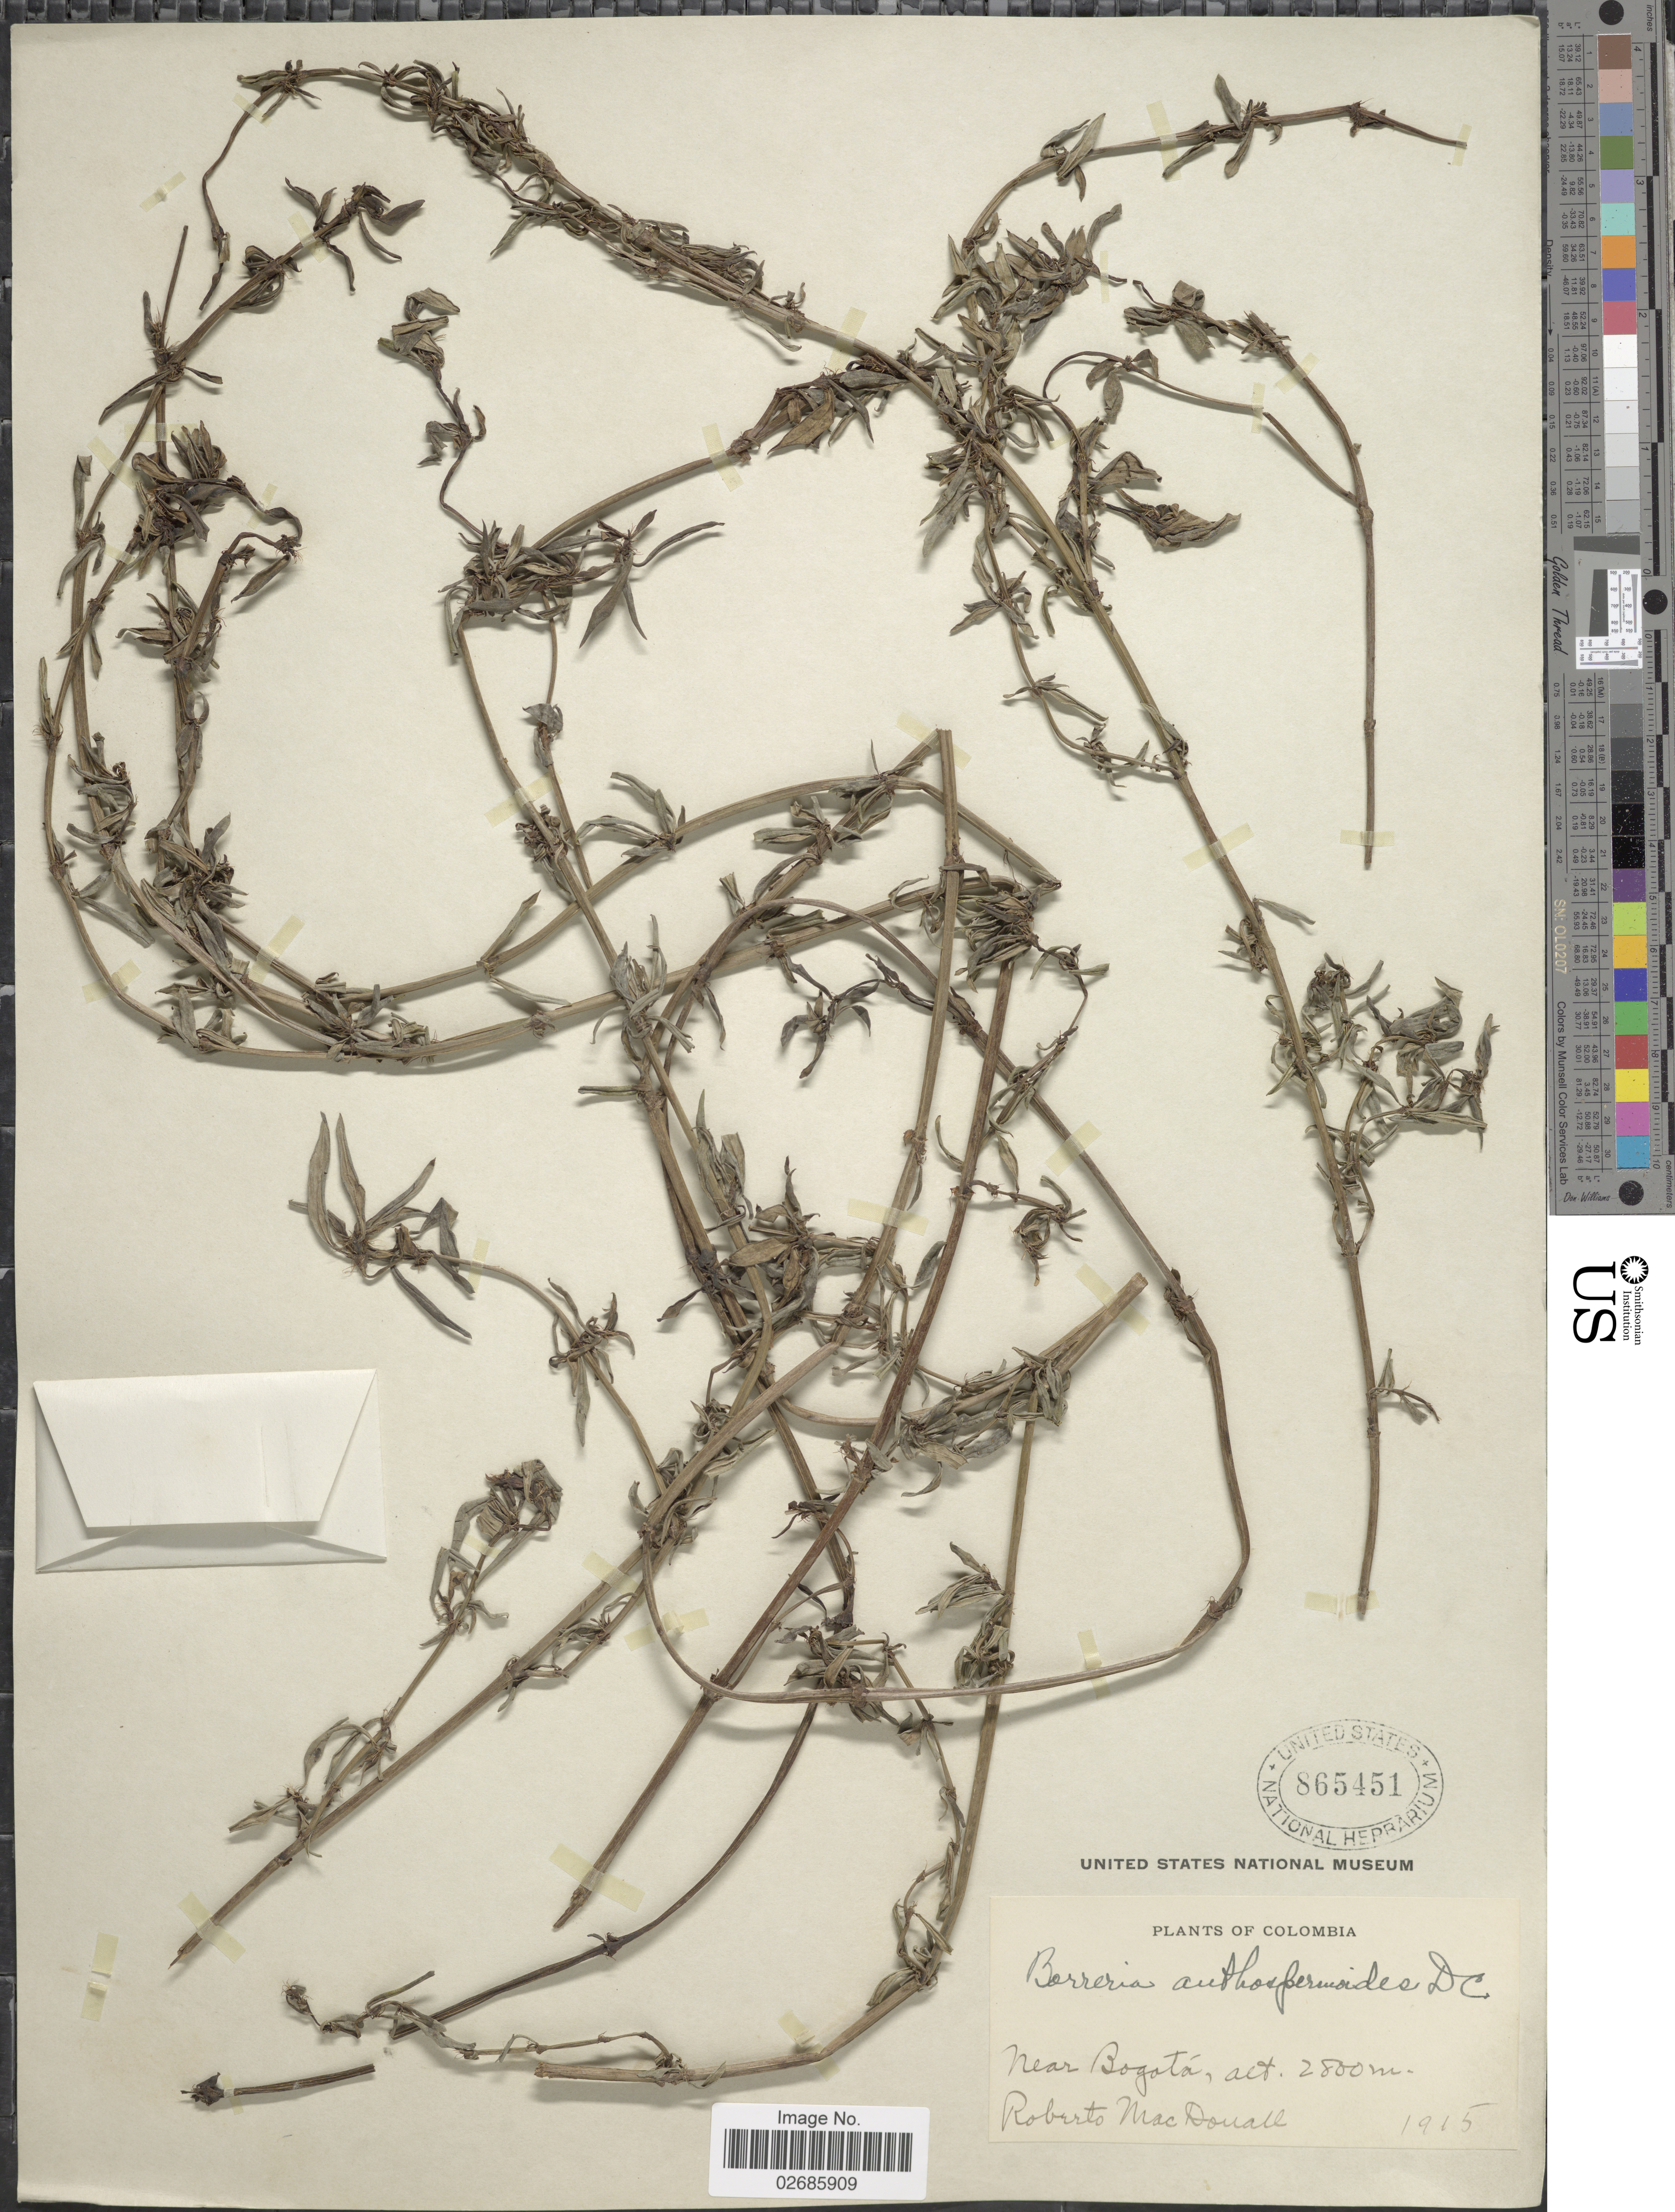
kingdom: Plantae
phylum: Tracheophyta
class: Magnoliopsida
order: Gentianales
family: Rubiaceae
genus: Borreria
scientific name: Borreria anthospermoides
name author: DC.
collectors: R. Macdonall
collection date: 1915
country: Colombia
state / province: Bogota D.C.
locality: Near Bogota.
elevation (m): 2800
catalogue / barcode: US 865451